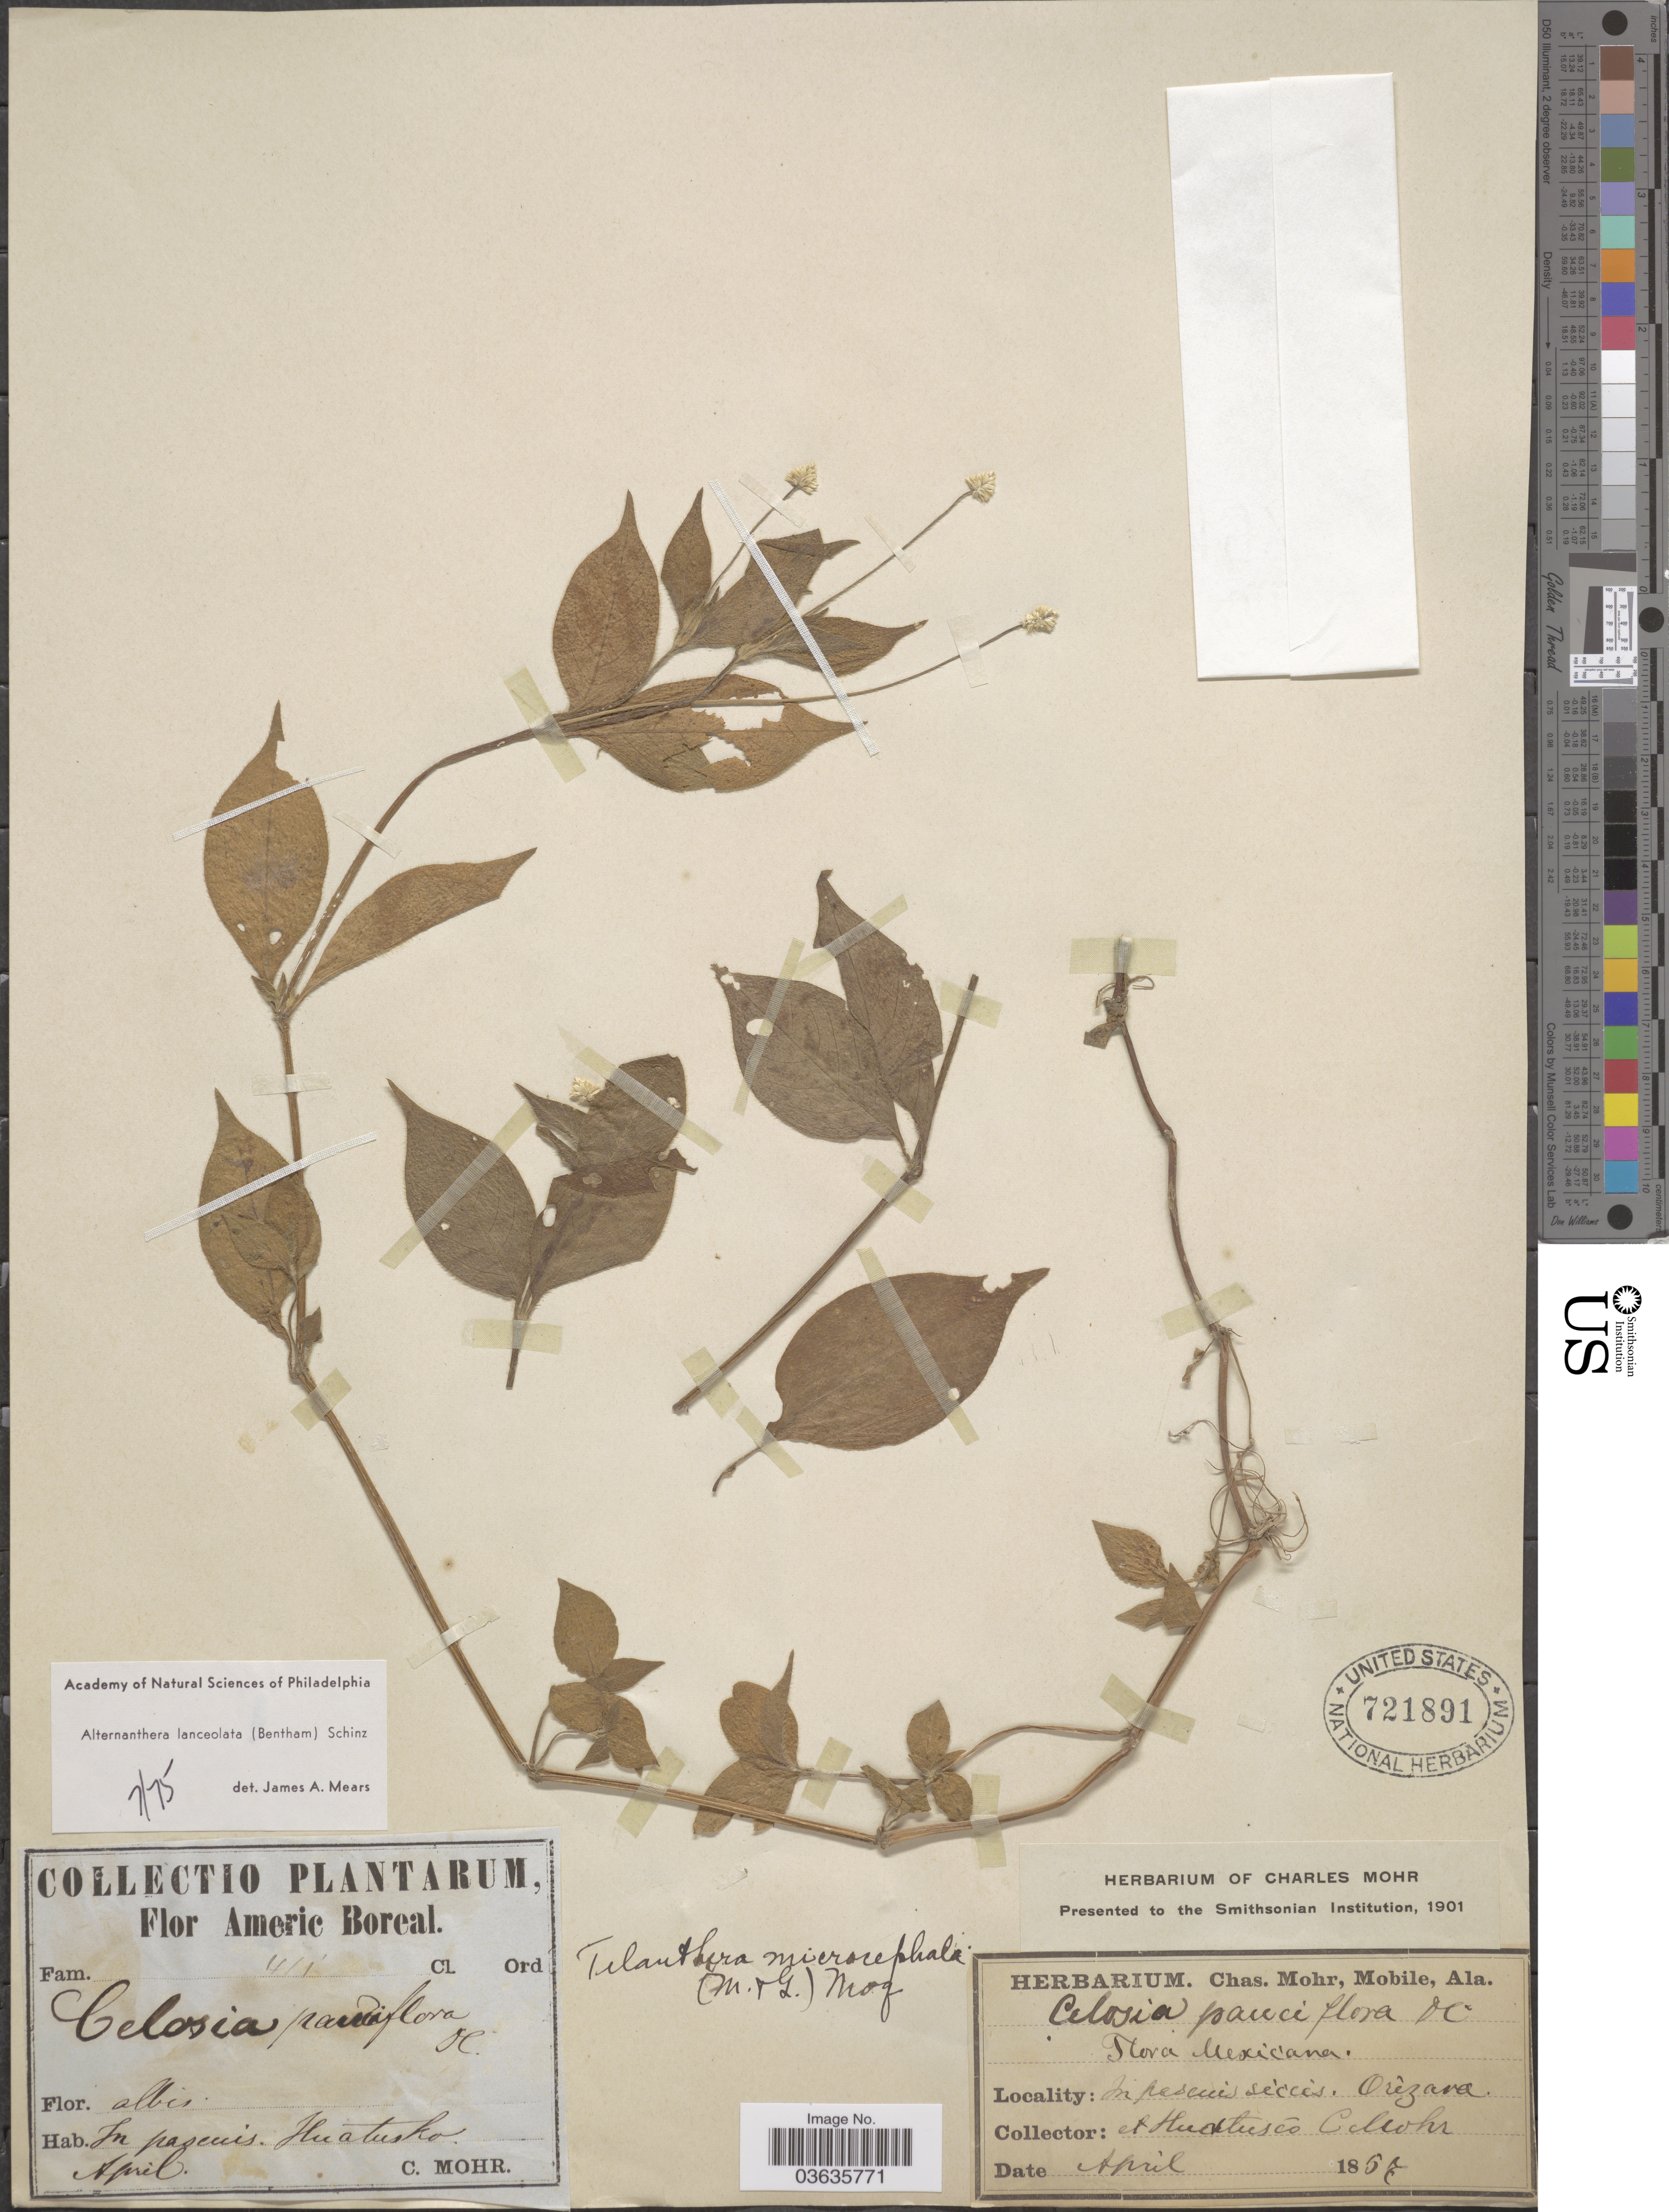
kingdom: Plantae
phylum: Tracheophyta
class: Magnoliopsida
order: Caryophyllales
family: Amaranthaceae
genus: Alternanthera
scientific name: Alternanthera lanceolata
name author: (Benth.) Schinz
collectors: Mohr, C. T. (herbarium)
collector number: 411*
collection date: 1857-04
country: Mexico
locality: In pascuis Huatusco, Orizava.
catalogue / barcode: US 721891